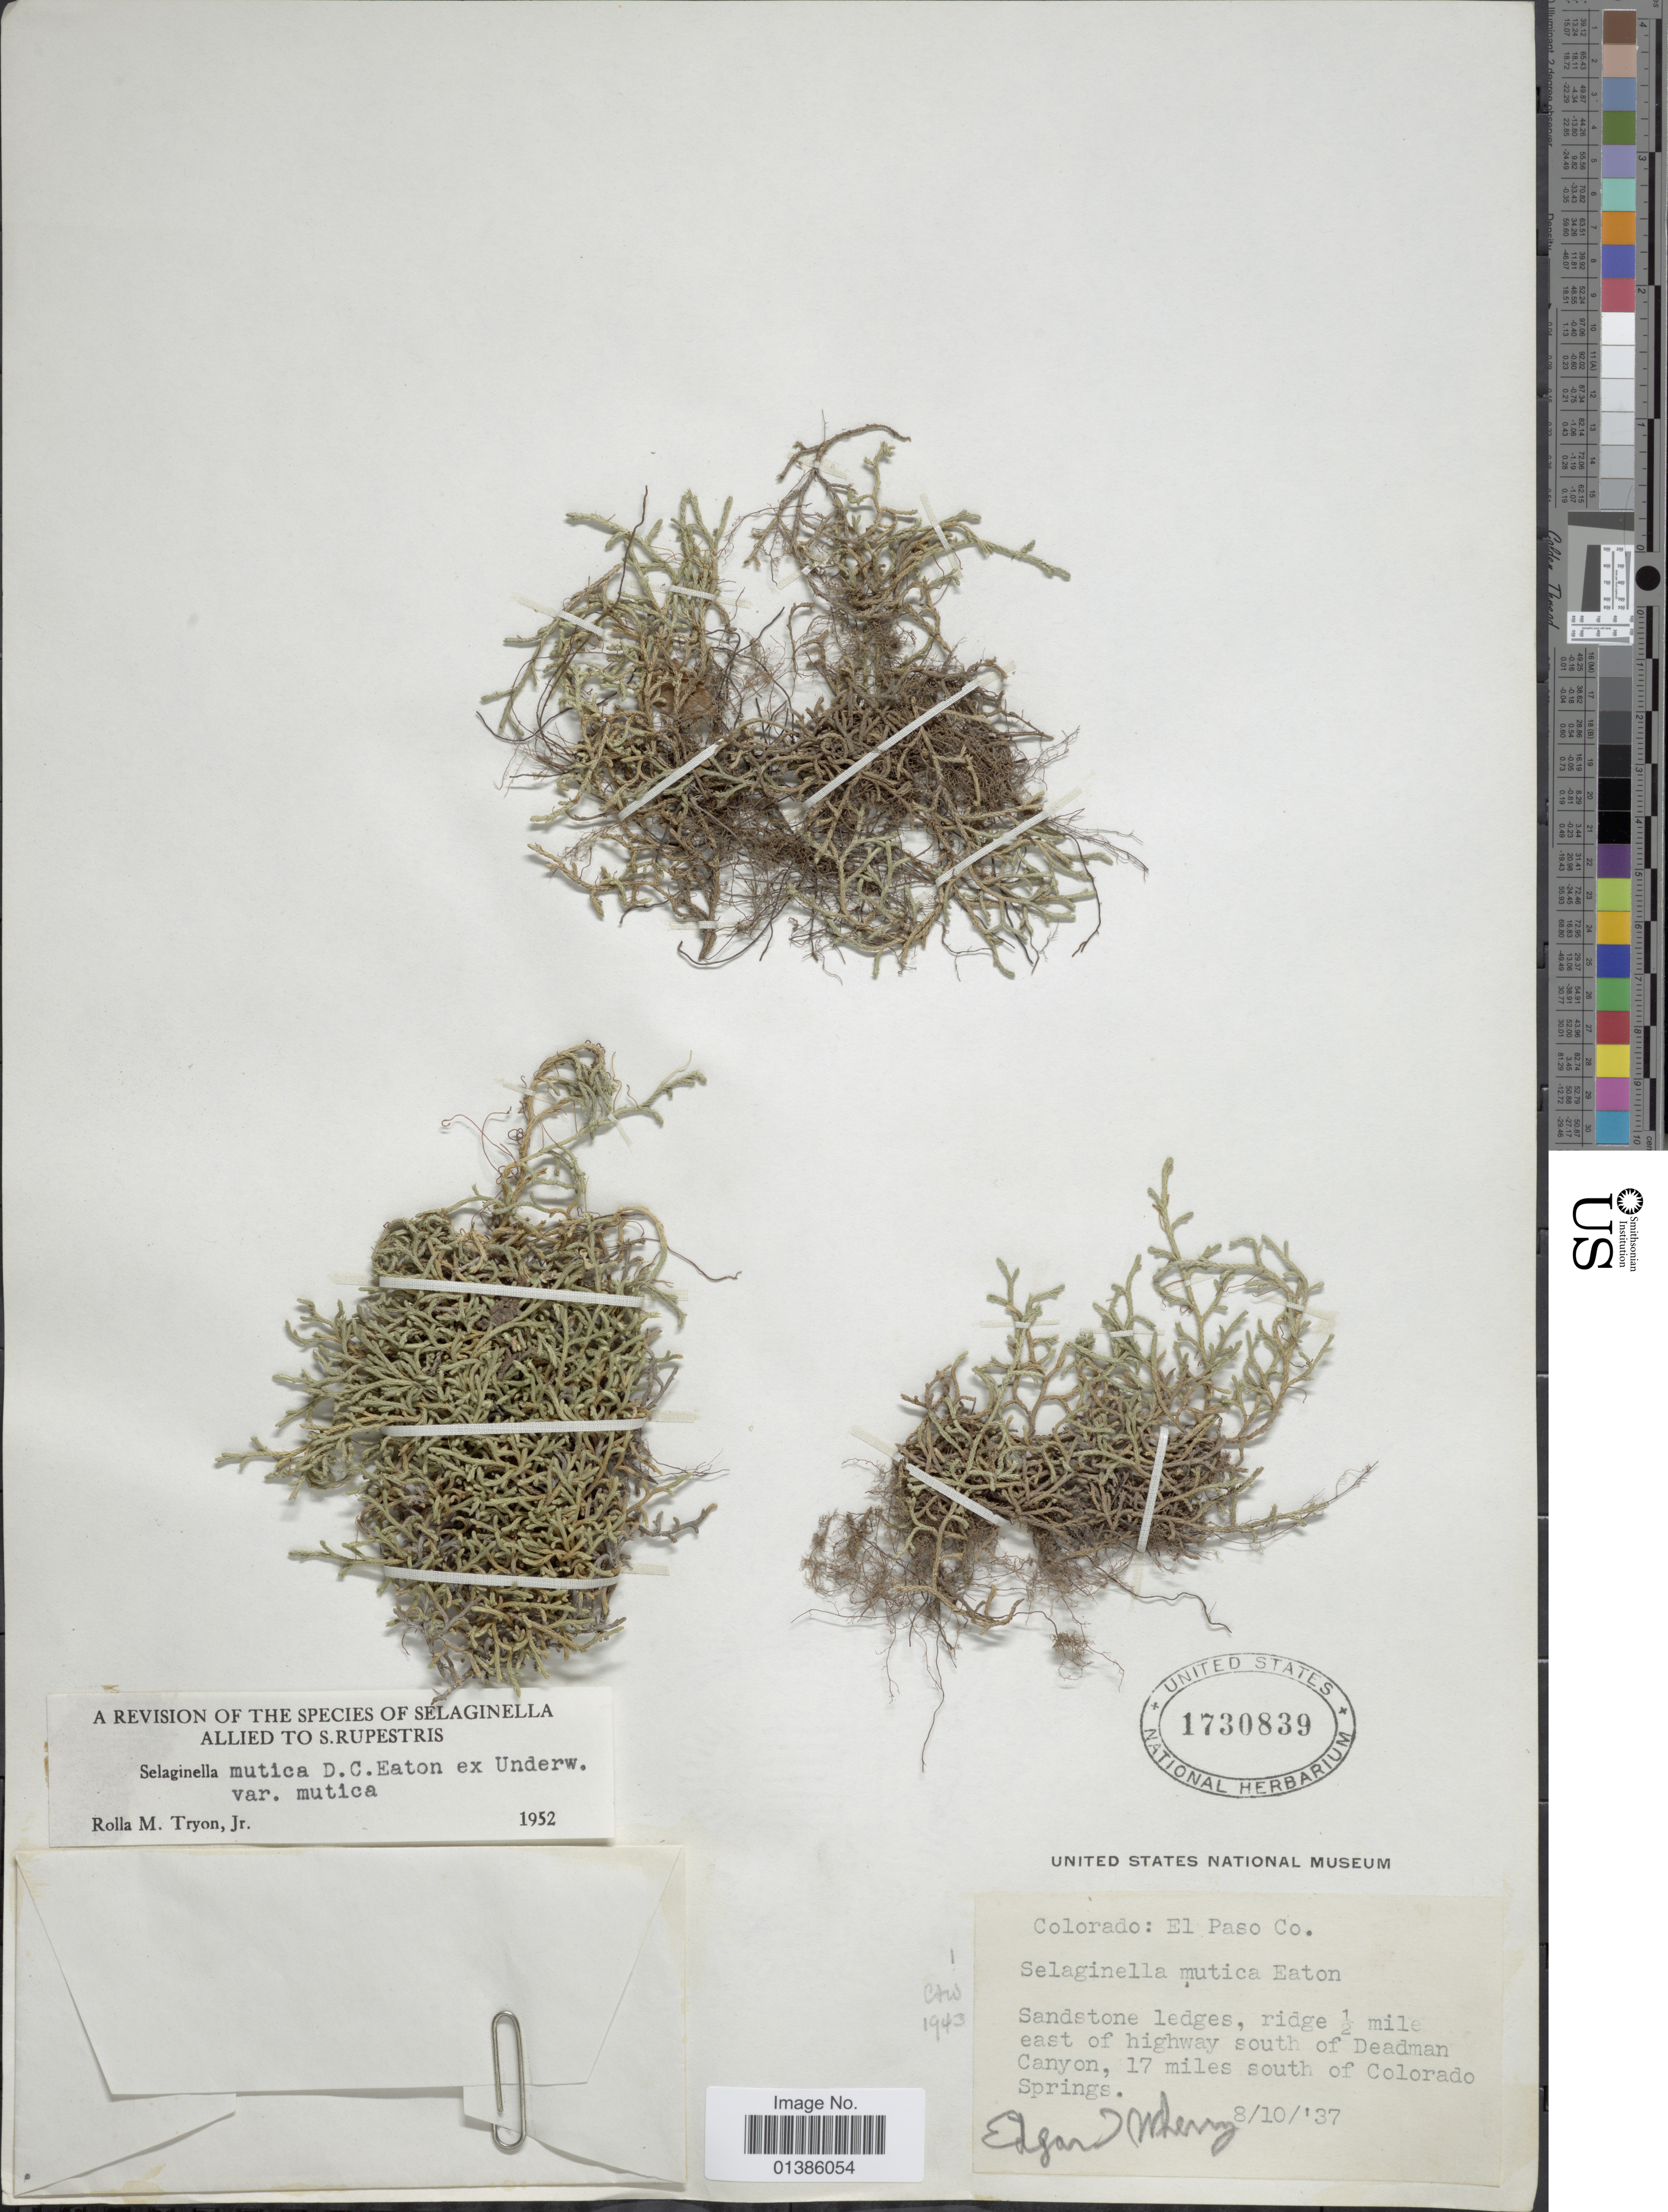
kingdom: Plantae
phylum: Tracheophyta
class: Lycopodiopsida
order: Selaginellales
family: Selaginellaceae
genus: Selaginella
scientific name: Selaginella mutica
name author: D.C. Eaton in Underw.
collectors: E. Wherry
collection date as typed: Transcribed d/m/y: 10/8/37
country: United States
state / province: Colorado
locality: El Paso Co. Sandstone ledges, ridge ½ mile east of highway south of Deadman Canyon, 17 miles south of Colorado Springs.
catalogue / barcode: US 1730839